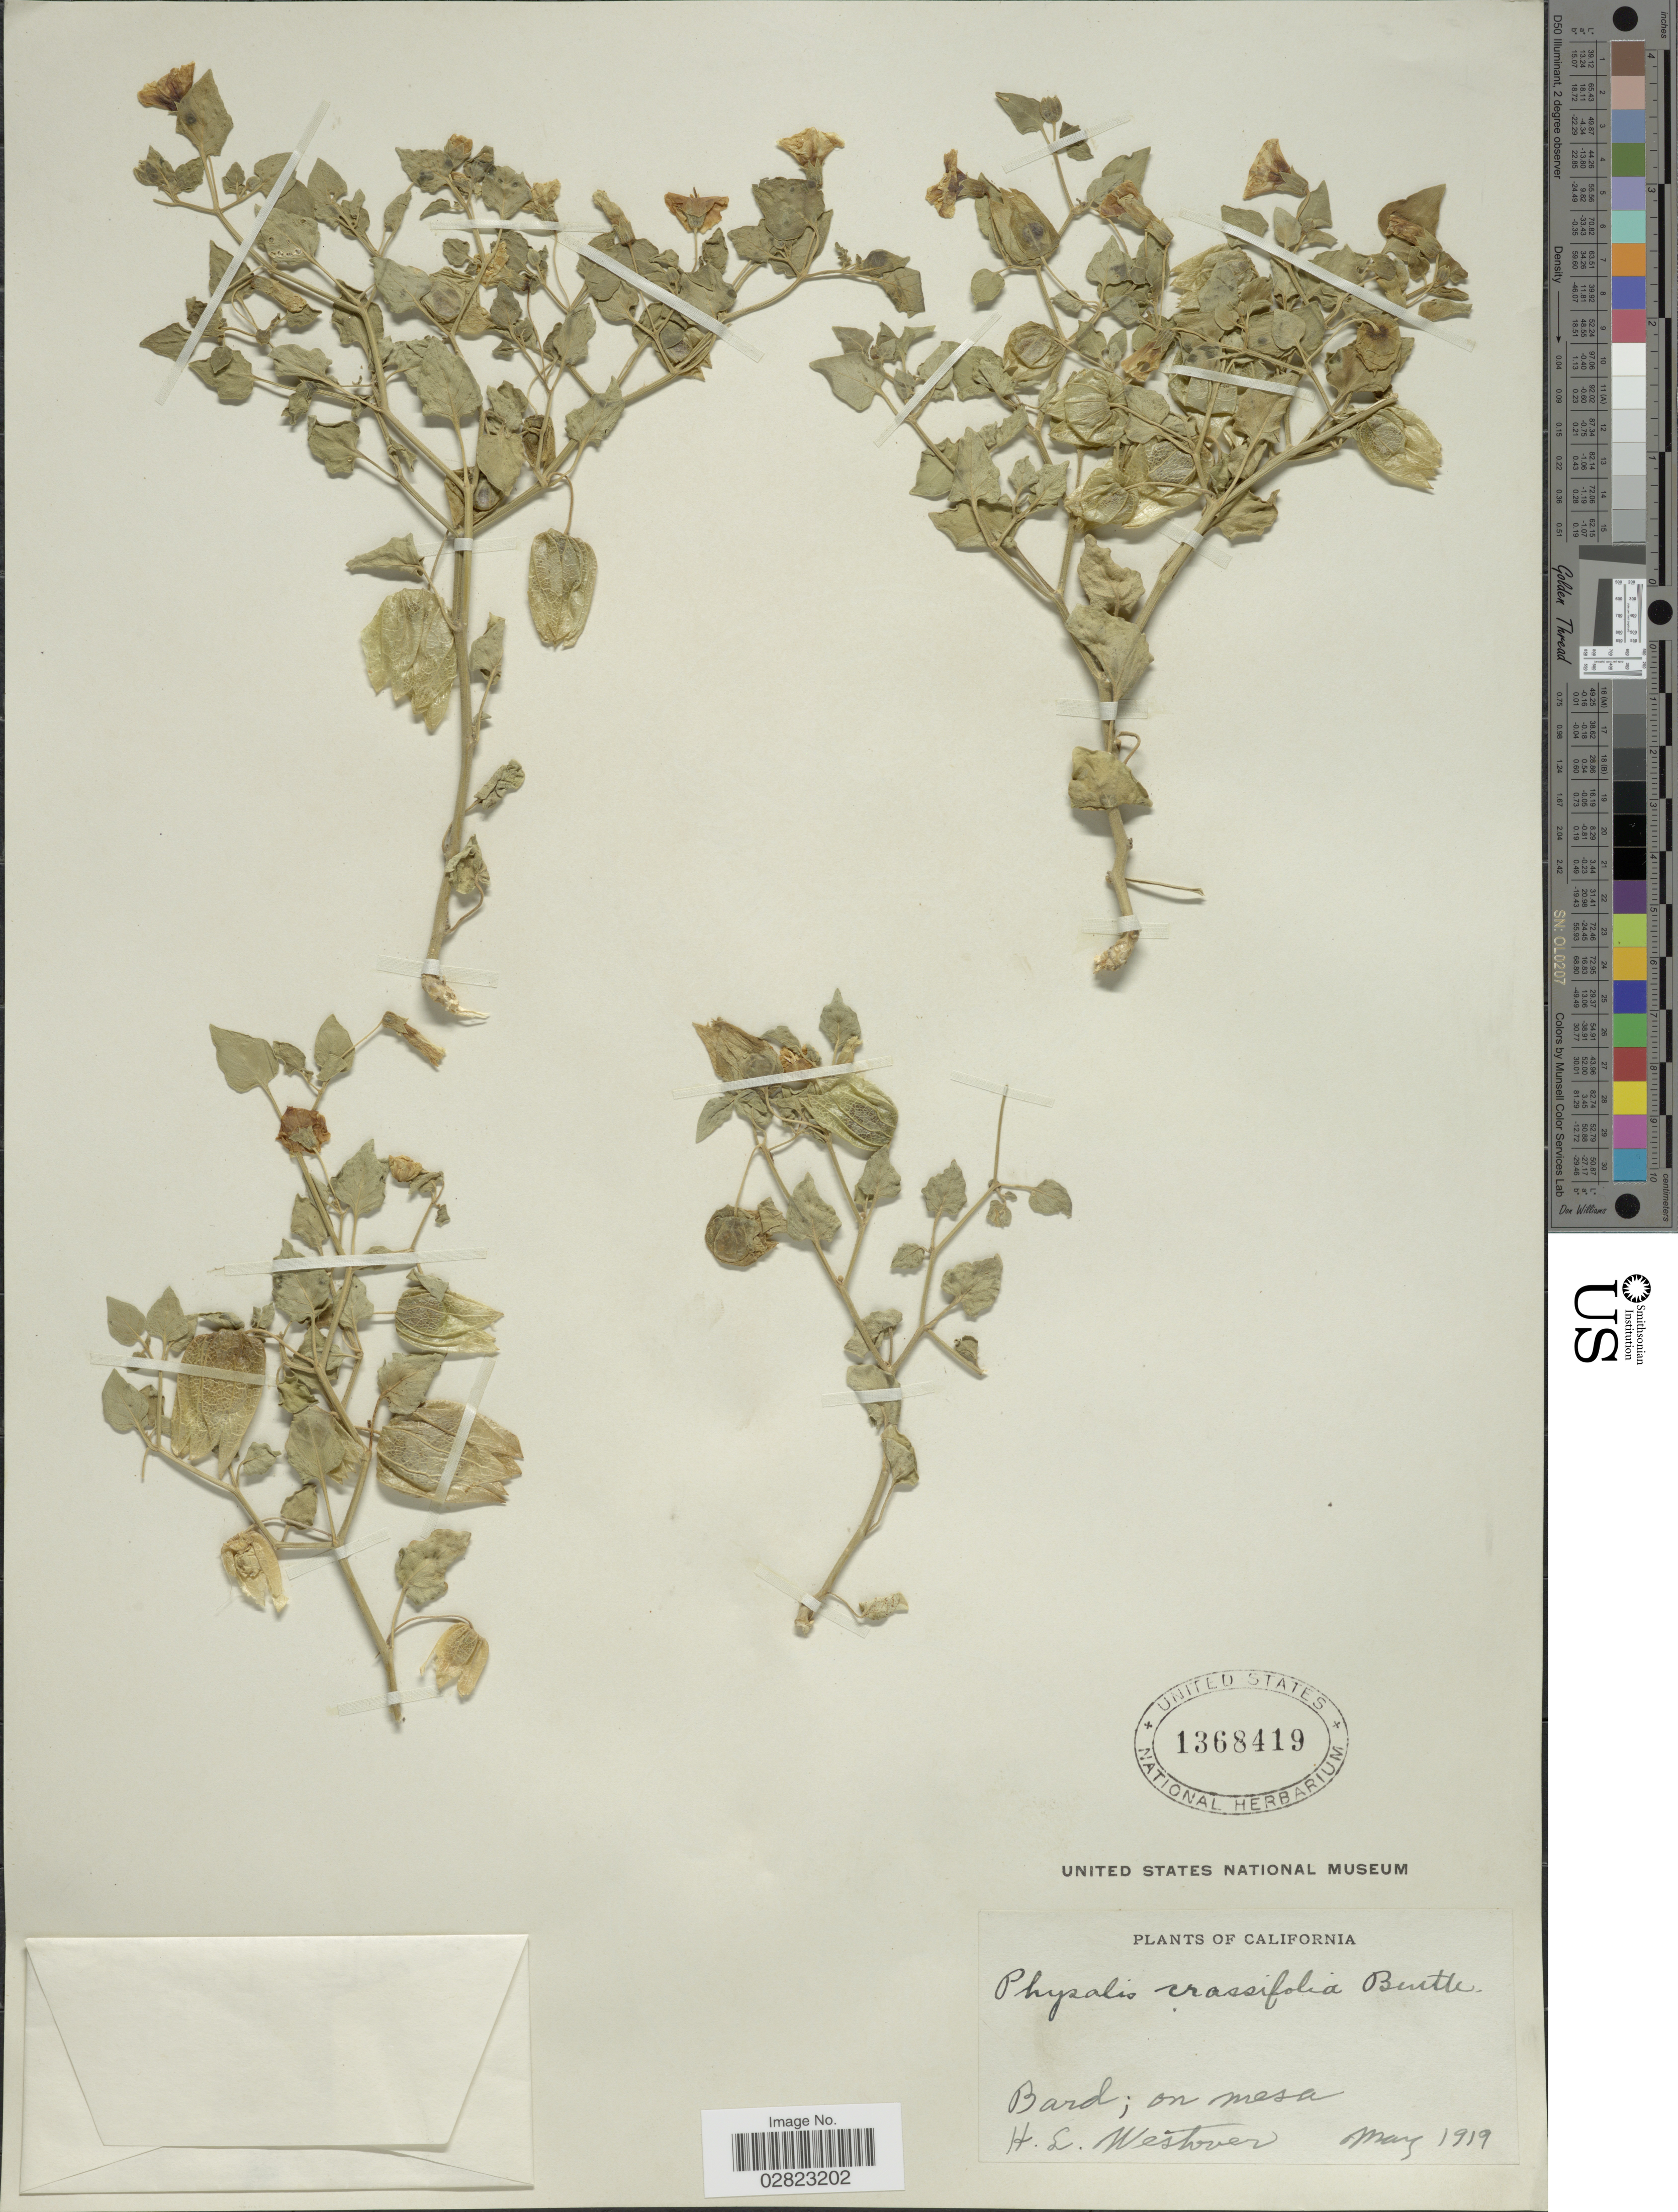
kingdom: Plantae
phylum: Tracheophyta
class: Magnoliopsida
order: Solanales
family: Solanaceae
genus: Physalis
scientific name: Physalis crassifolia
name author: Benth.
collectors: H. Westover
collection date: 1919-05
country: United States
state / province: California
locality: Bard; on mesa.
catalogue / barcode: US 1368419